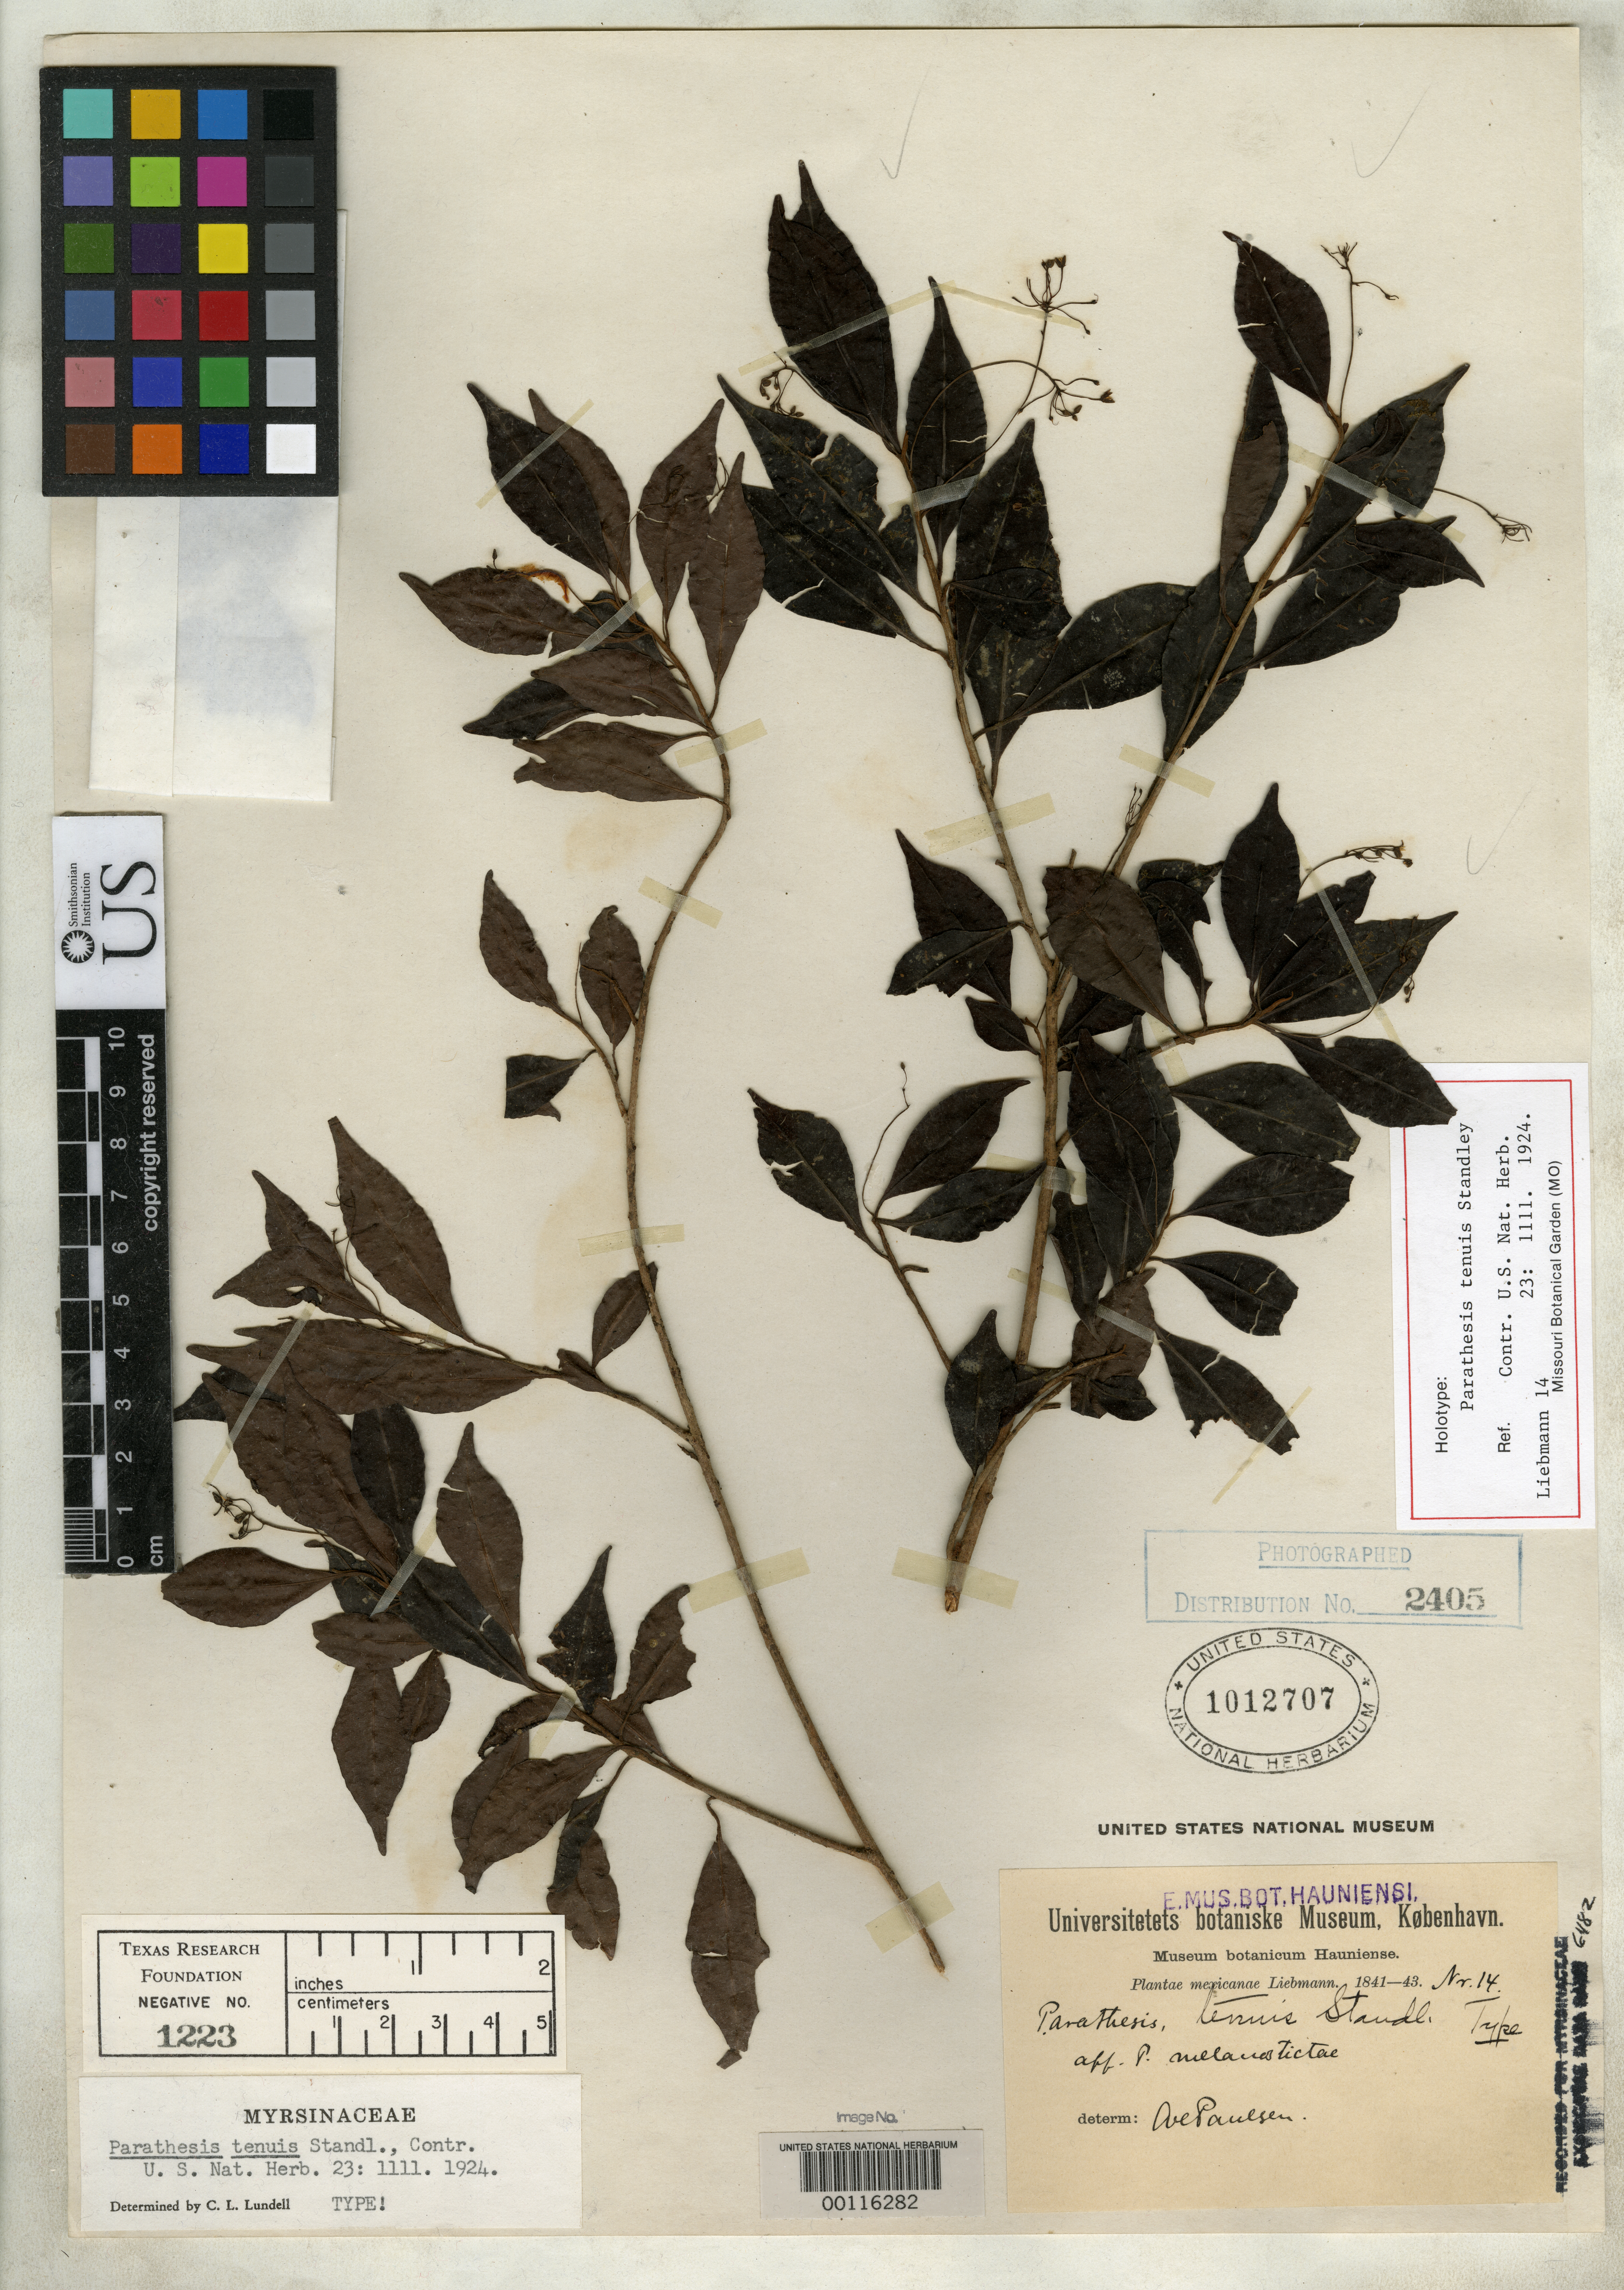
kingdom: Plantae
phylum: Tracheophyta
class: Magnoliopsida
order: Ericales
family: Primulaceae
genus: Parathesis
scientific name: Parathesis tenuis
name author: Standl.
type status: Holotype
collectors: F. M. Liebmann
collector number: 14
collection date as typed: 1841 to -- --- 1843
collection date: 1841/1843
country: Mexico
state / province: Oaxaca / Veracruz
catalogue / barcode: US 1012707